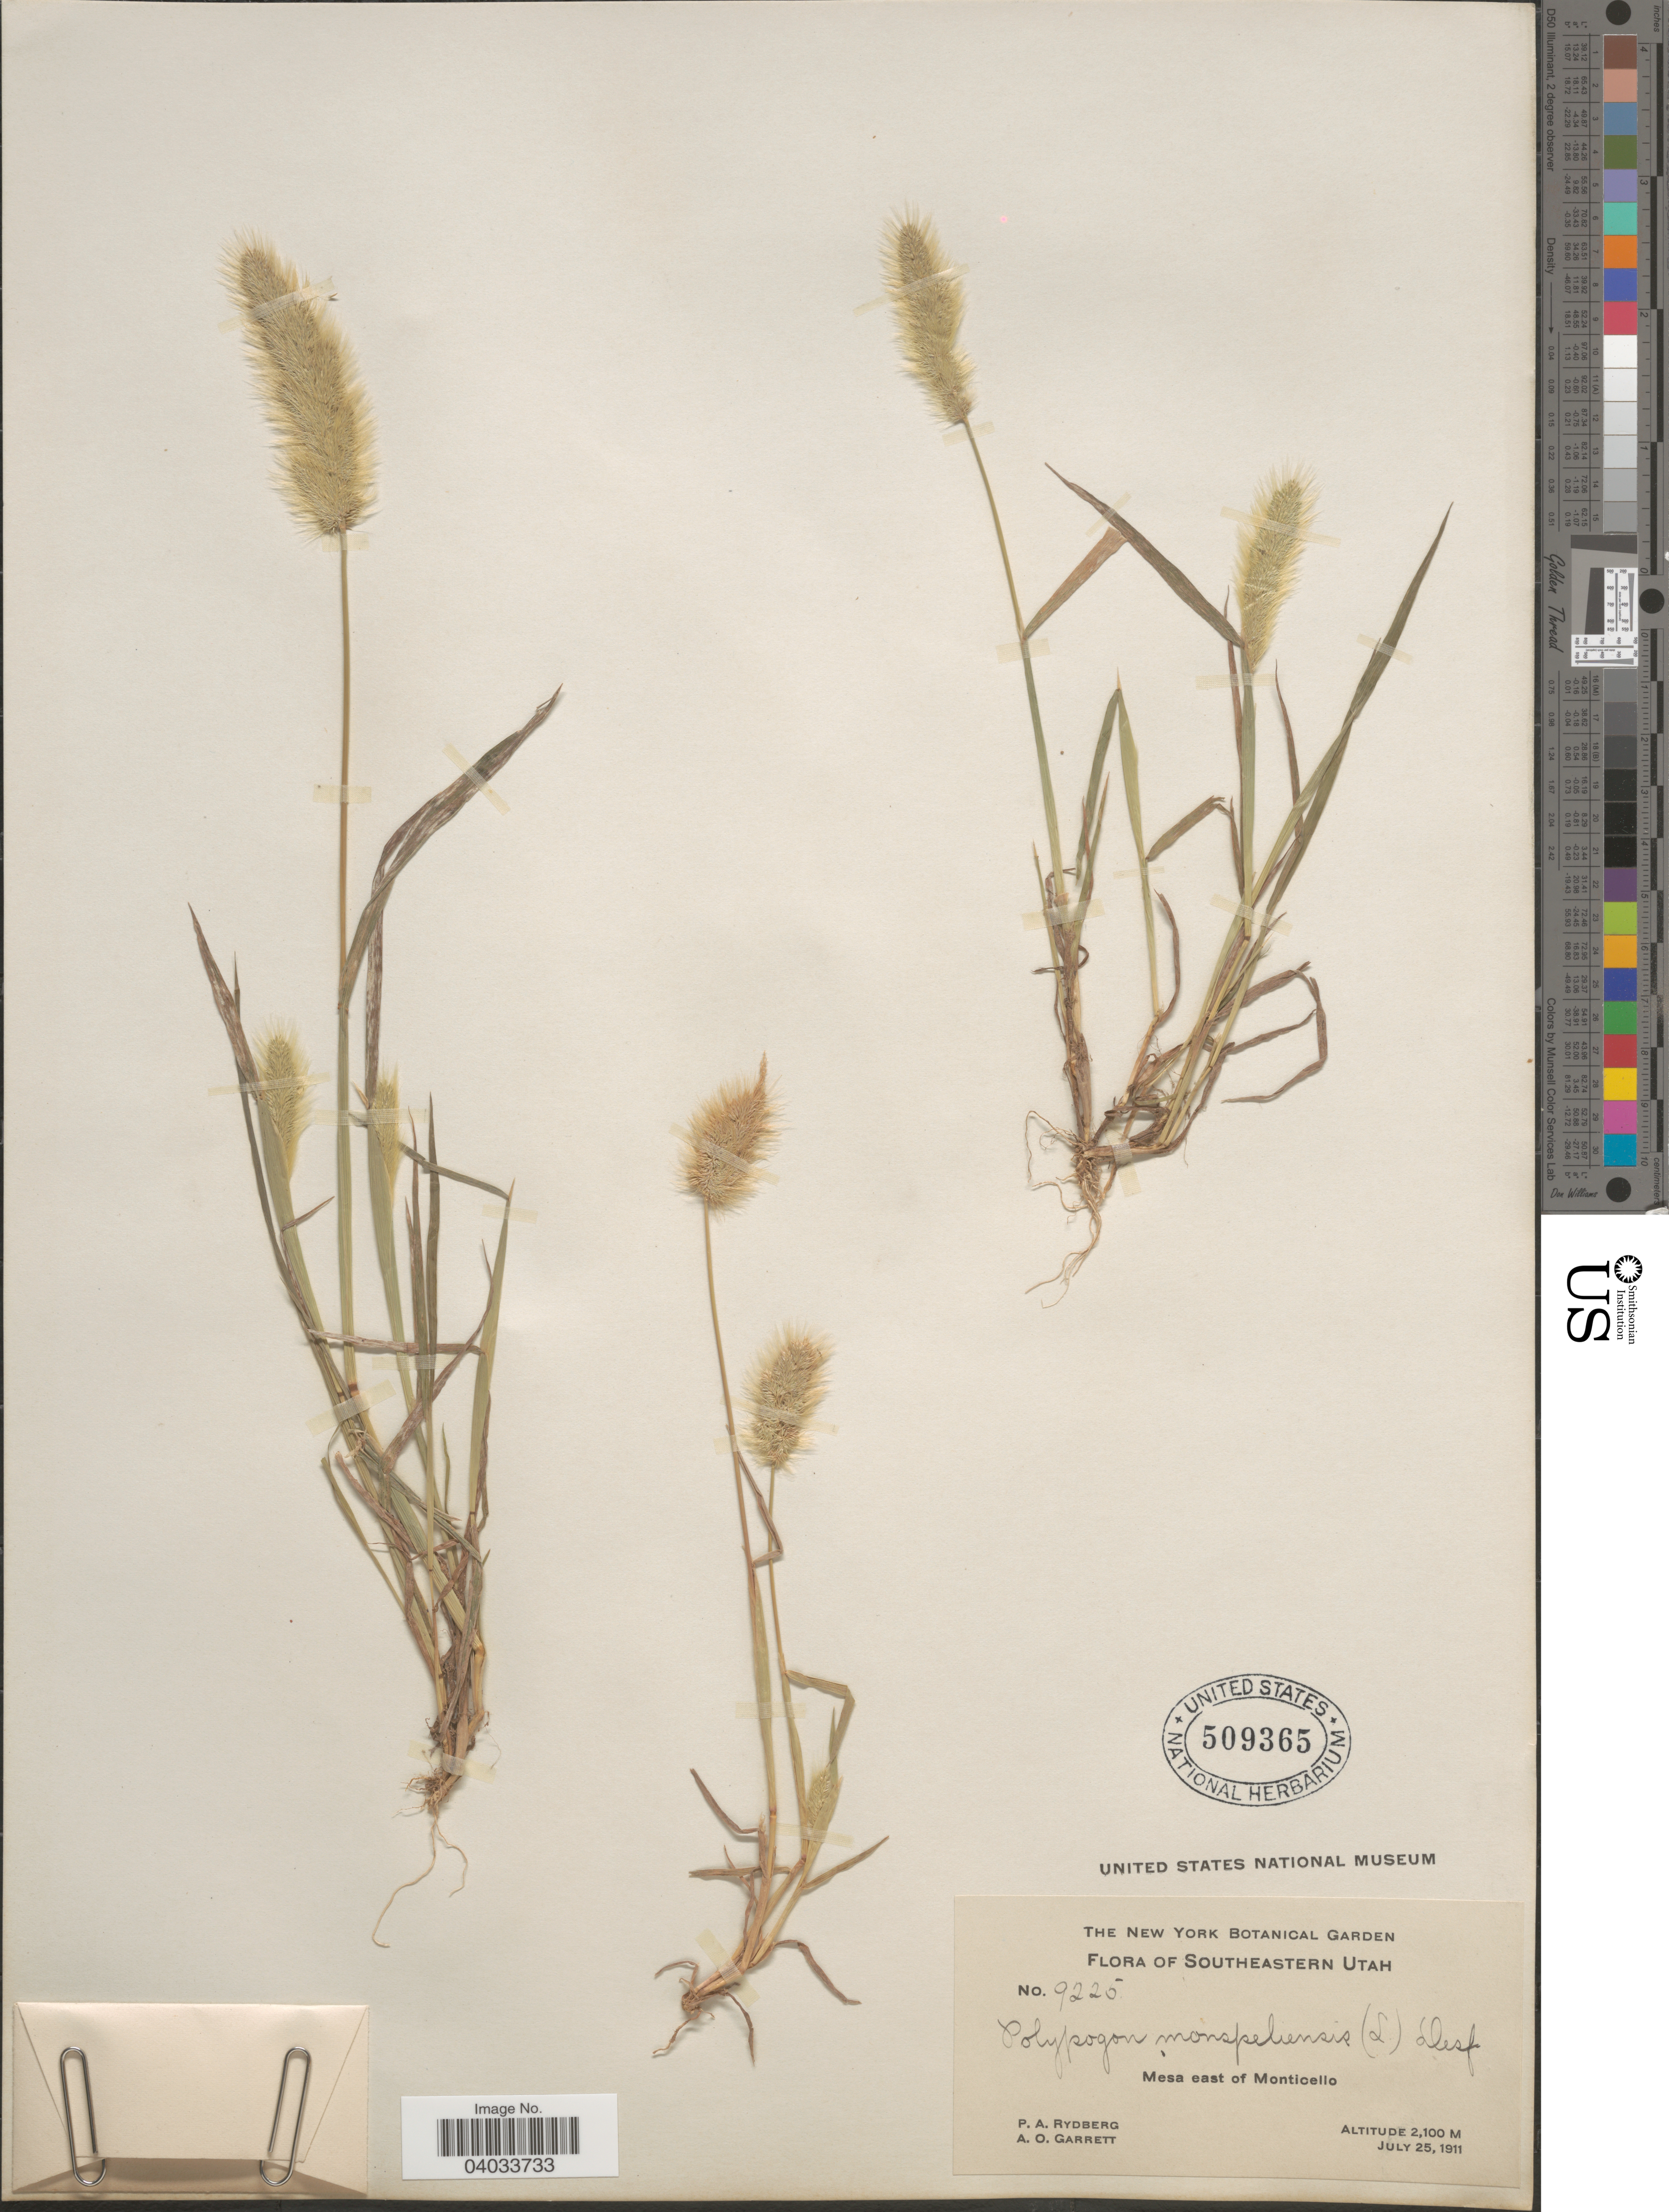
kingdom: Plantae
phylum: Tracheophyta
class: Liliopsida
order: Poales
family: Poaceae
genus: Polypogon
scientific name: Polypogon monspeliensis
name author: (L.) Desf.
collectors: P. A. Rydberg & A. O. Garrett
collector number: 9225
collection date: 1911-07-25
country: United States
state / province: Utah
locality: Southeastern Utah. Mesa east of Monticello.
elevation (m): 2100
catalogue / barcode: US 509365